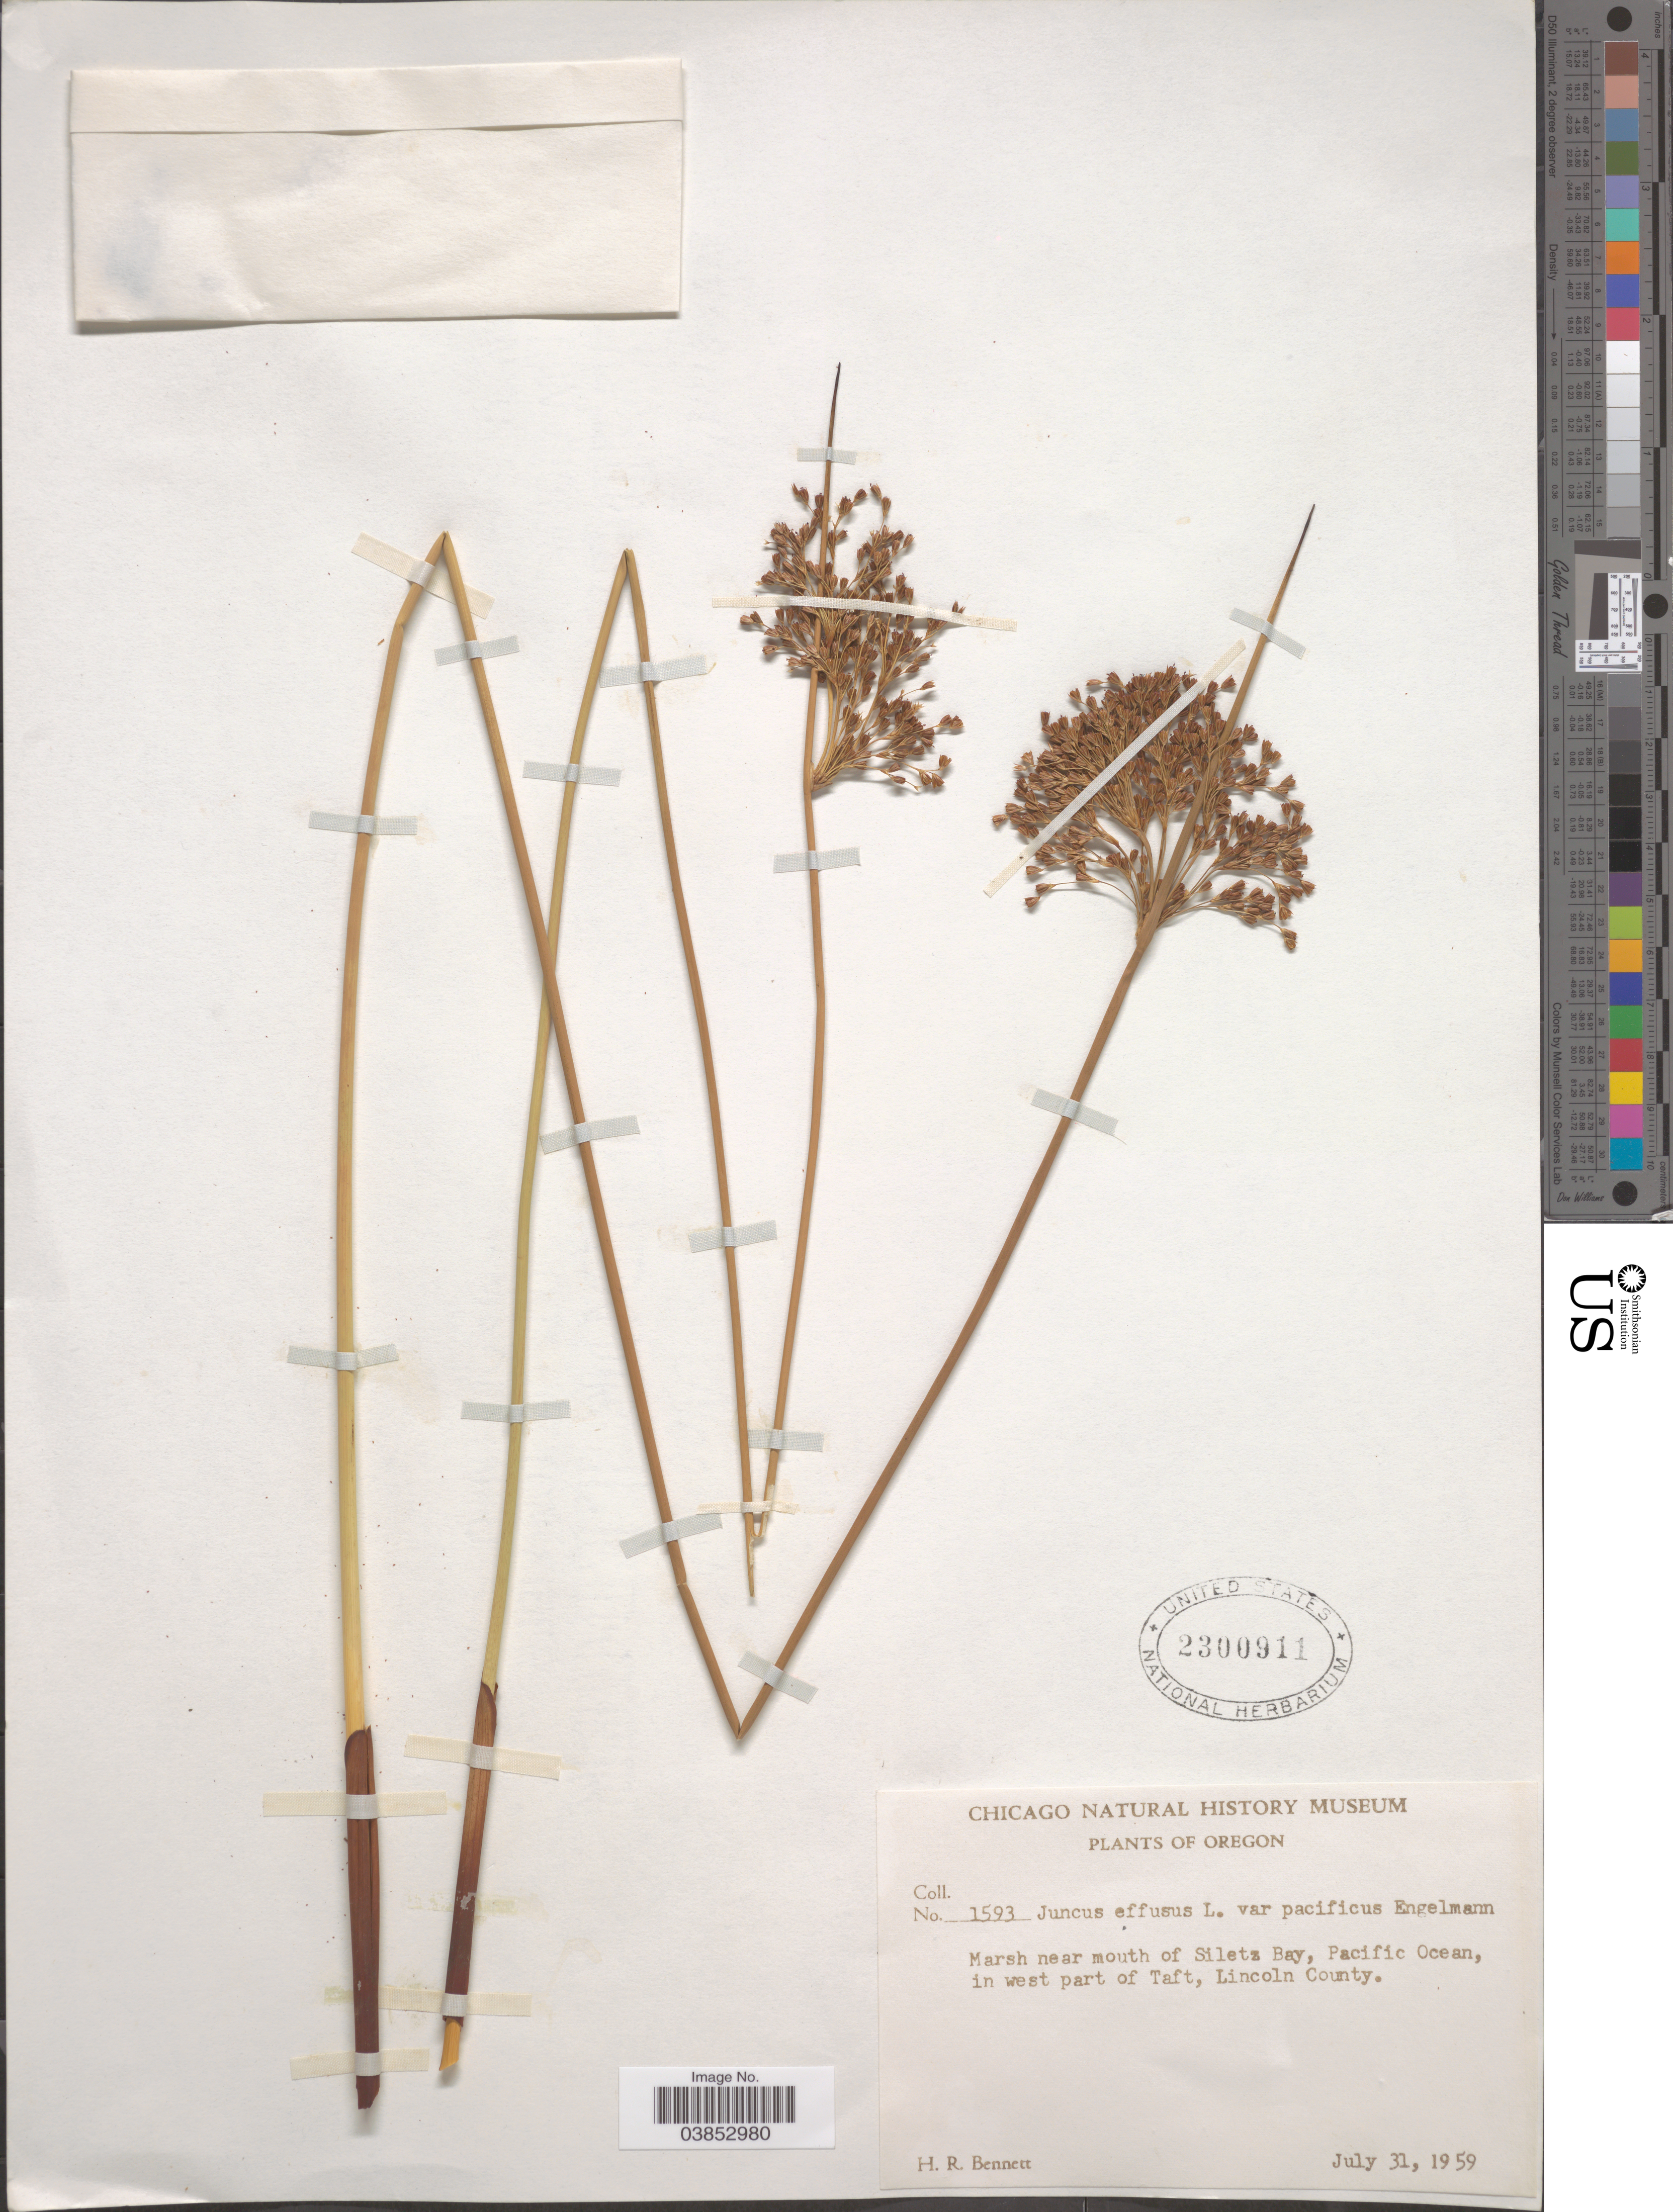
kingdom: Plantae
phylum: Tracheophyta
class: Liliopsida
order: Poales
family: Juncaceae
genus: Juncus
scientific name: Juncus effusus var. pacificus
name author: Fernald & Wiegand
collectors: H. R. Bennett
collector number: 1593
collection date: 1959-07-31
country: United States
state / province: Oregon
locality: Marsh near mouth of Siletz Bay, Pacific Ocean, in west part of Taft, Lincoln County.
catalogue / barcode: US 2300911